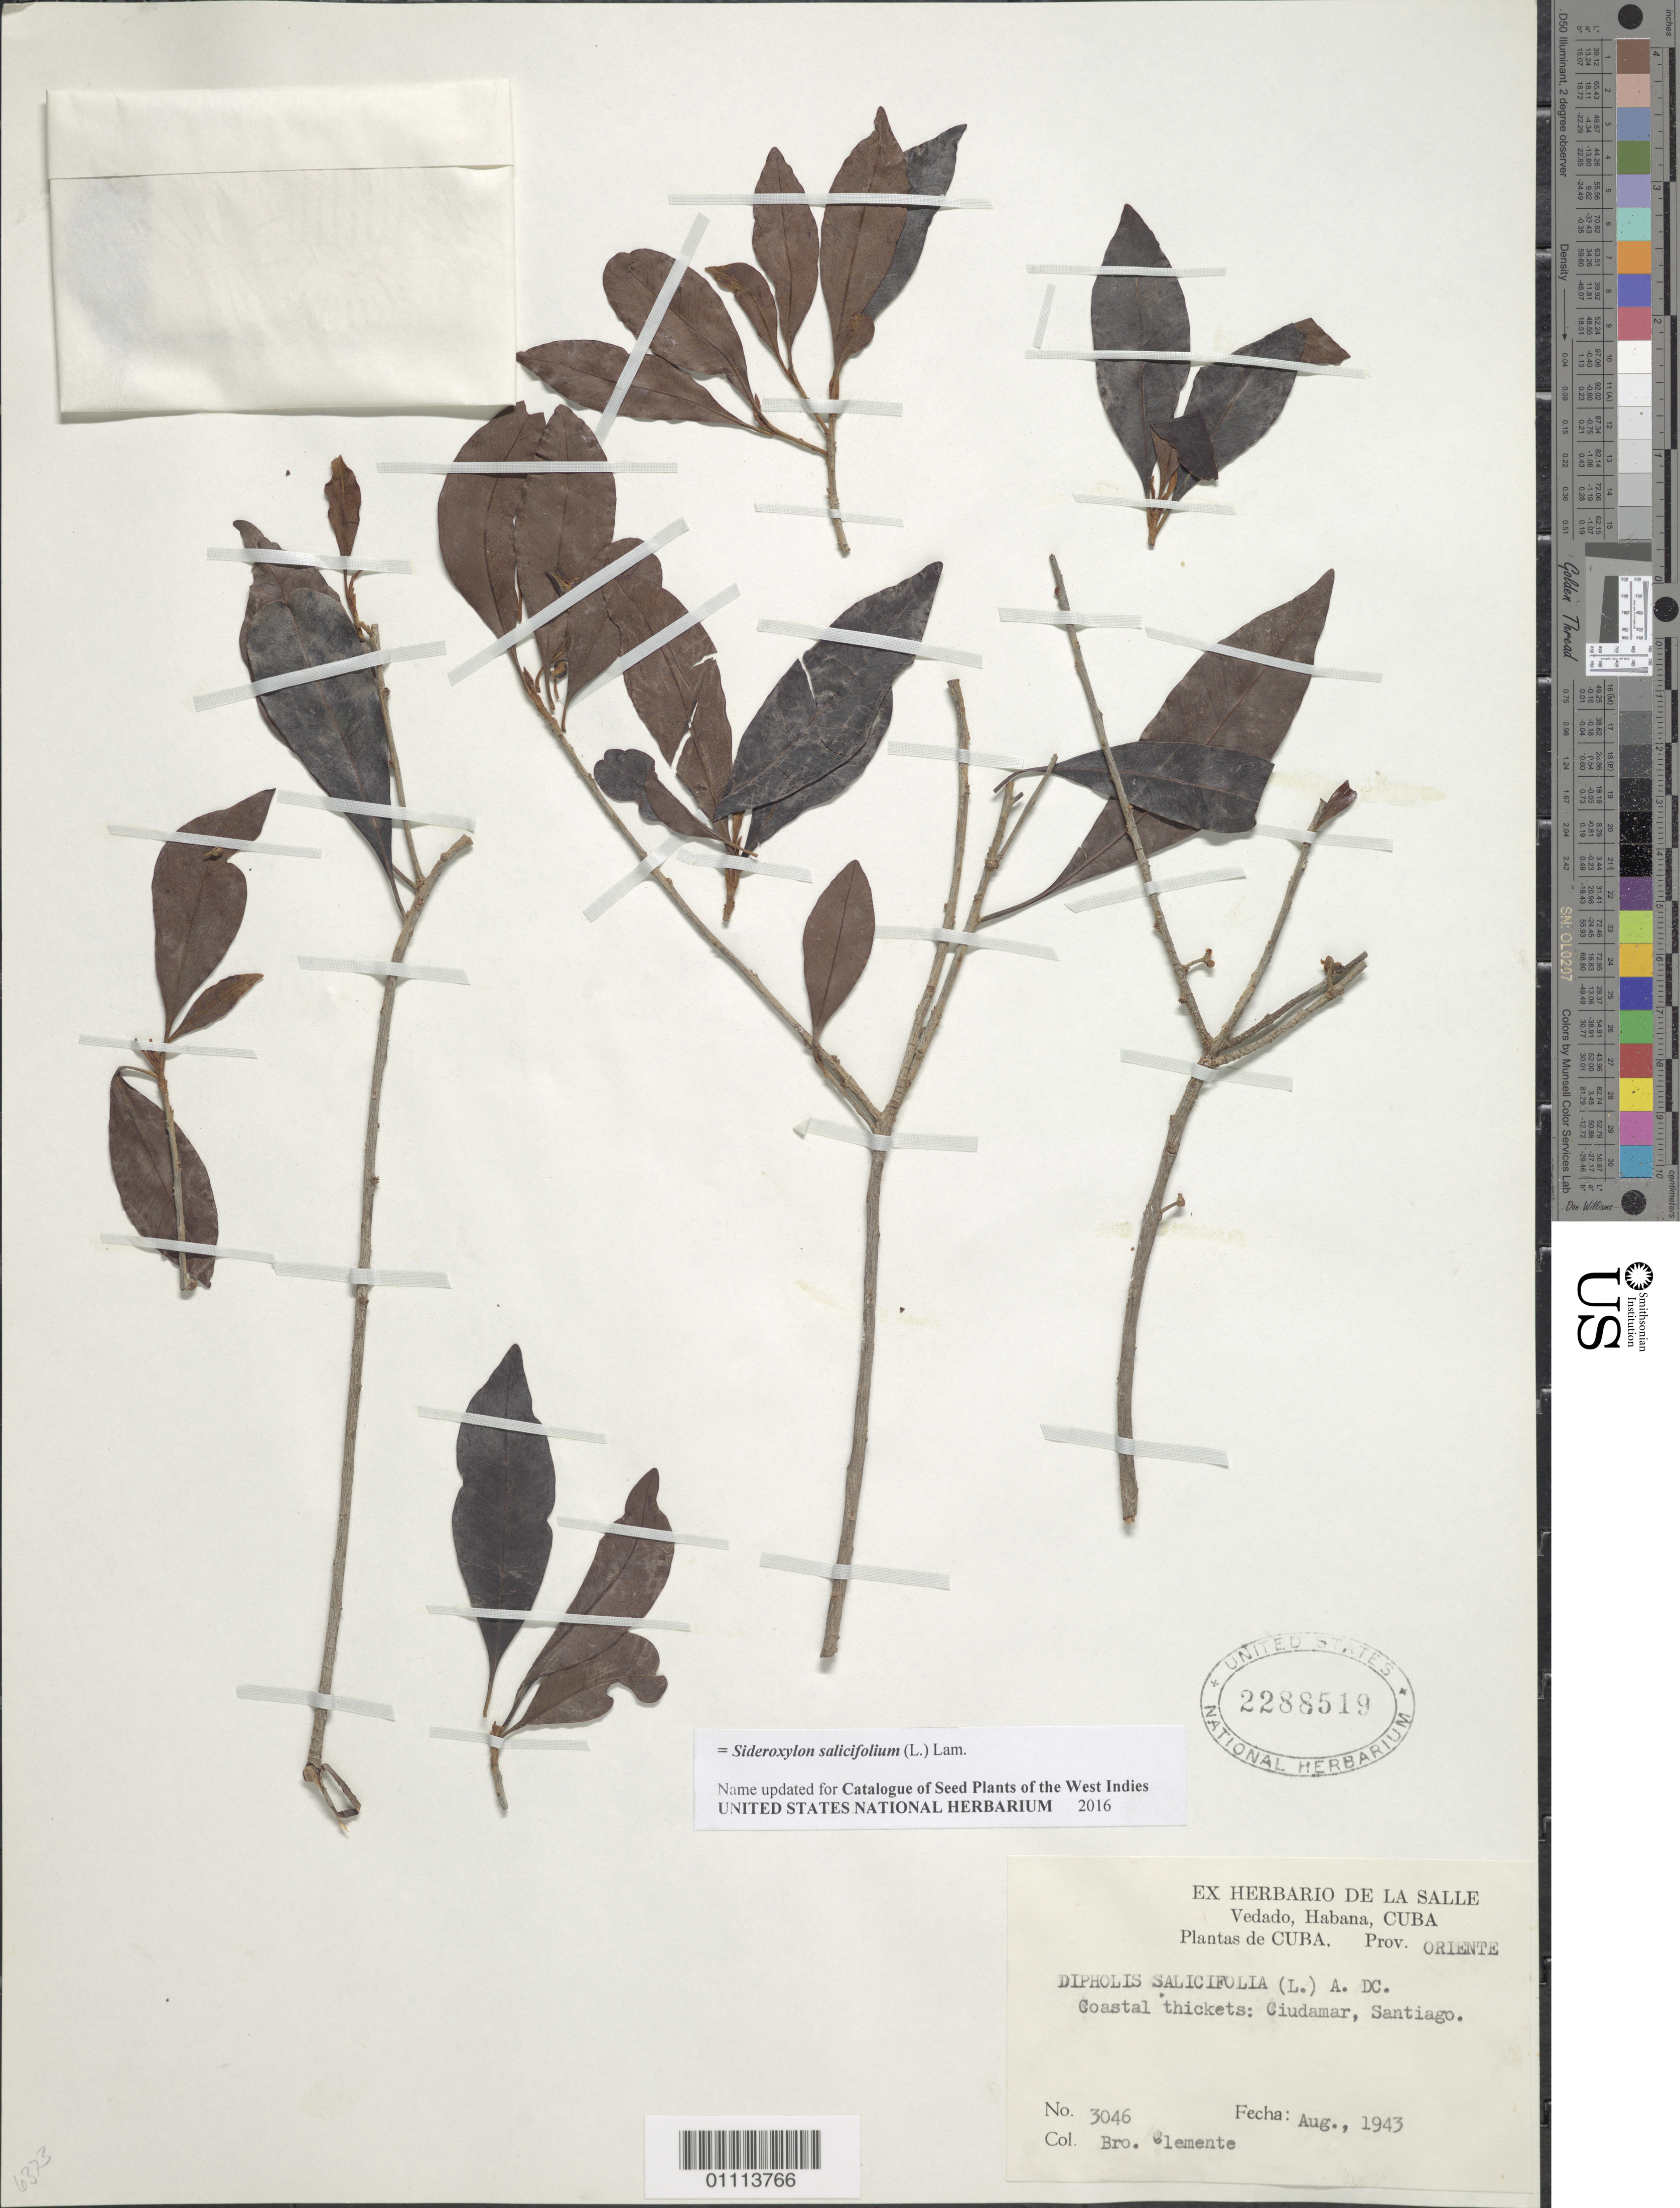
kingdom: Plantae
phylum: Tracheophyta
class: Magnoliopsida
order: Ericales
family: Sapotaceae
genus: Dipholis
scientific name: Dipholis salicifolia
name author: (L.) A. DC.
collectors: Bro. Clemente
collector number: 3046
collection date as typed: Aug 1943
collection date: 1943-08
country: Cuba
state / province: Santiago de Cuba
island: Cuba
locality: Ciudamar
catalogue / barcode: US 2288519